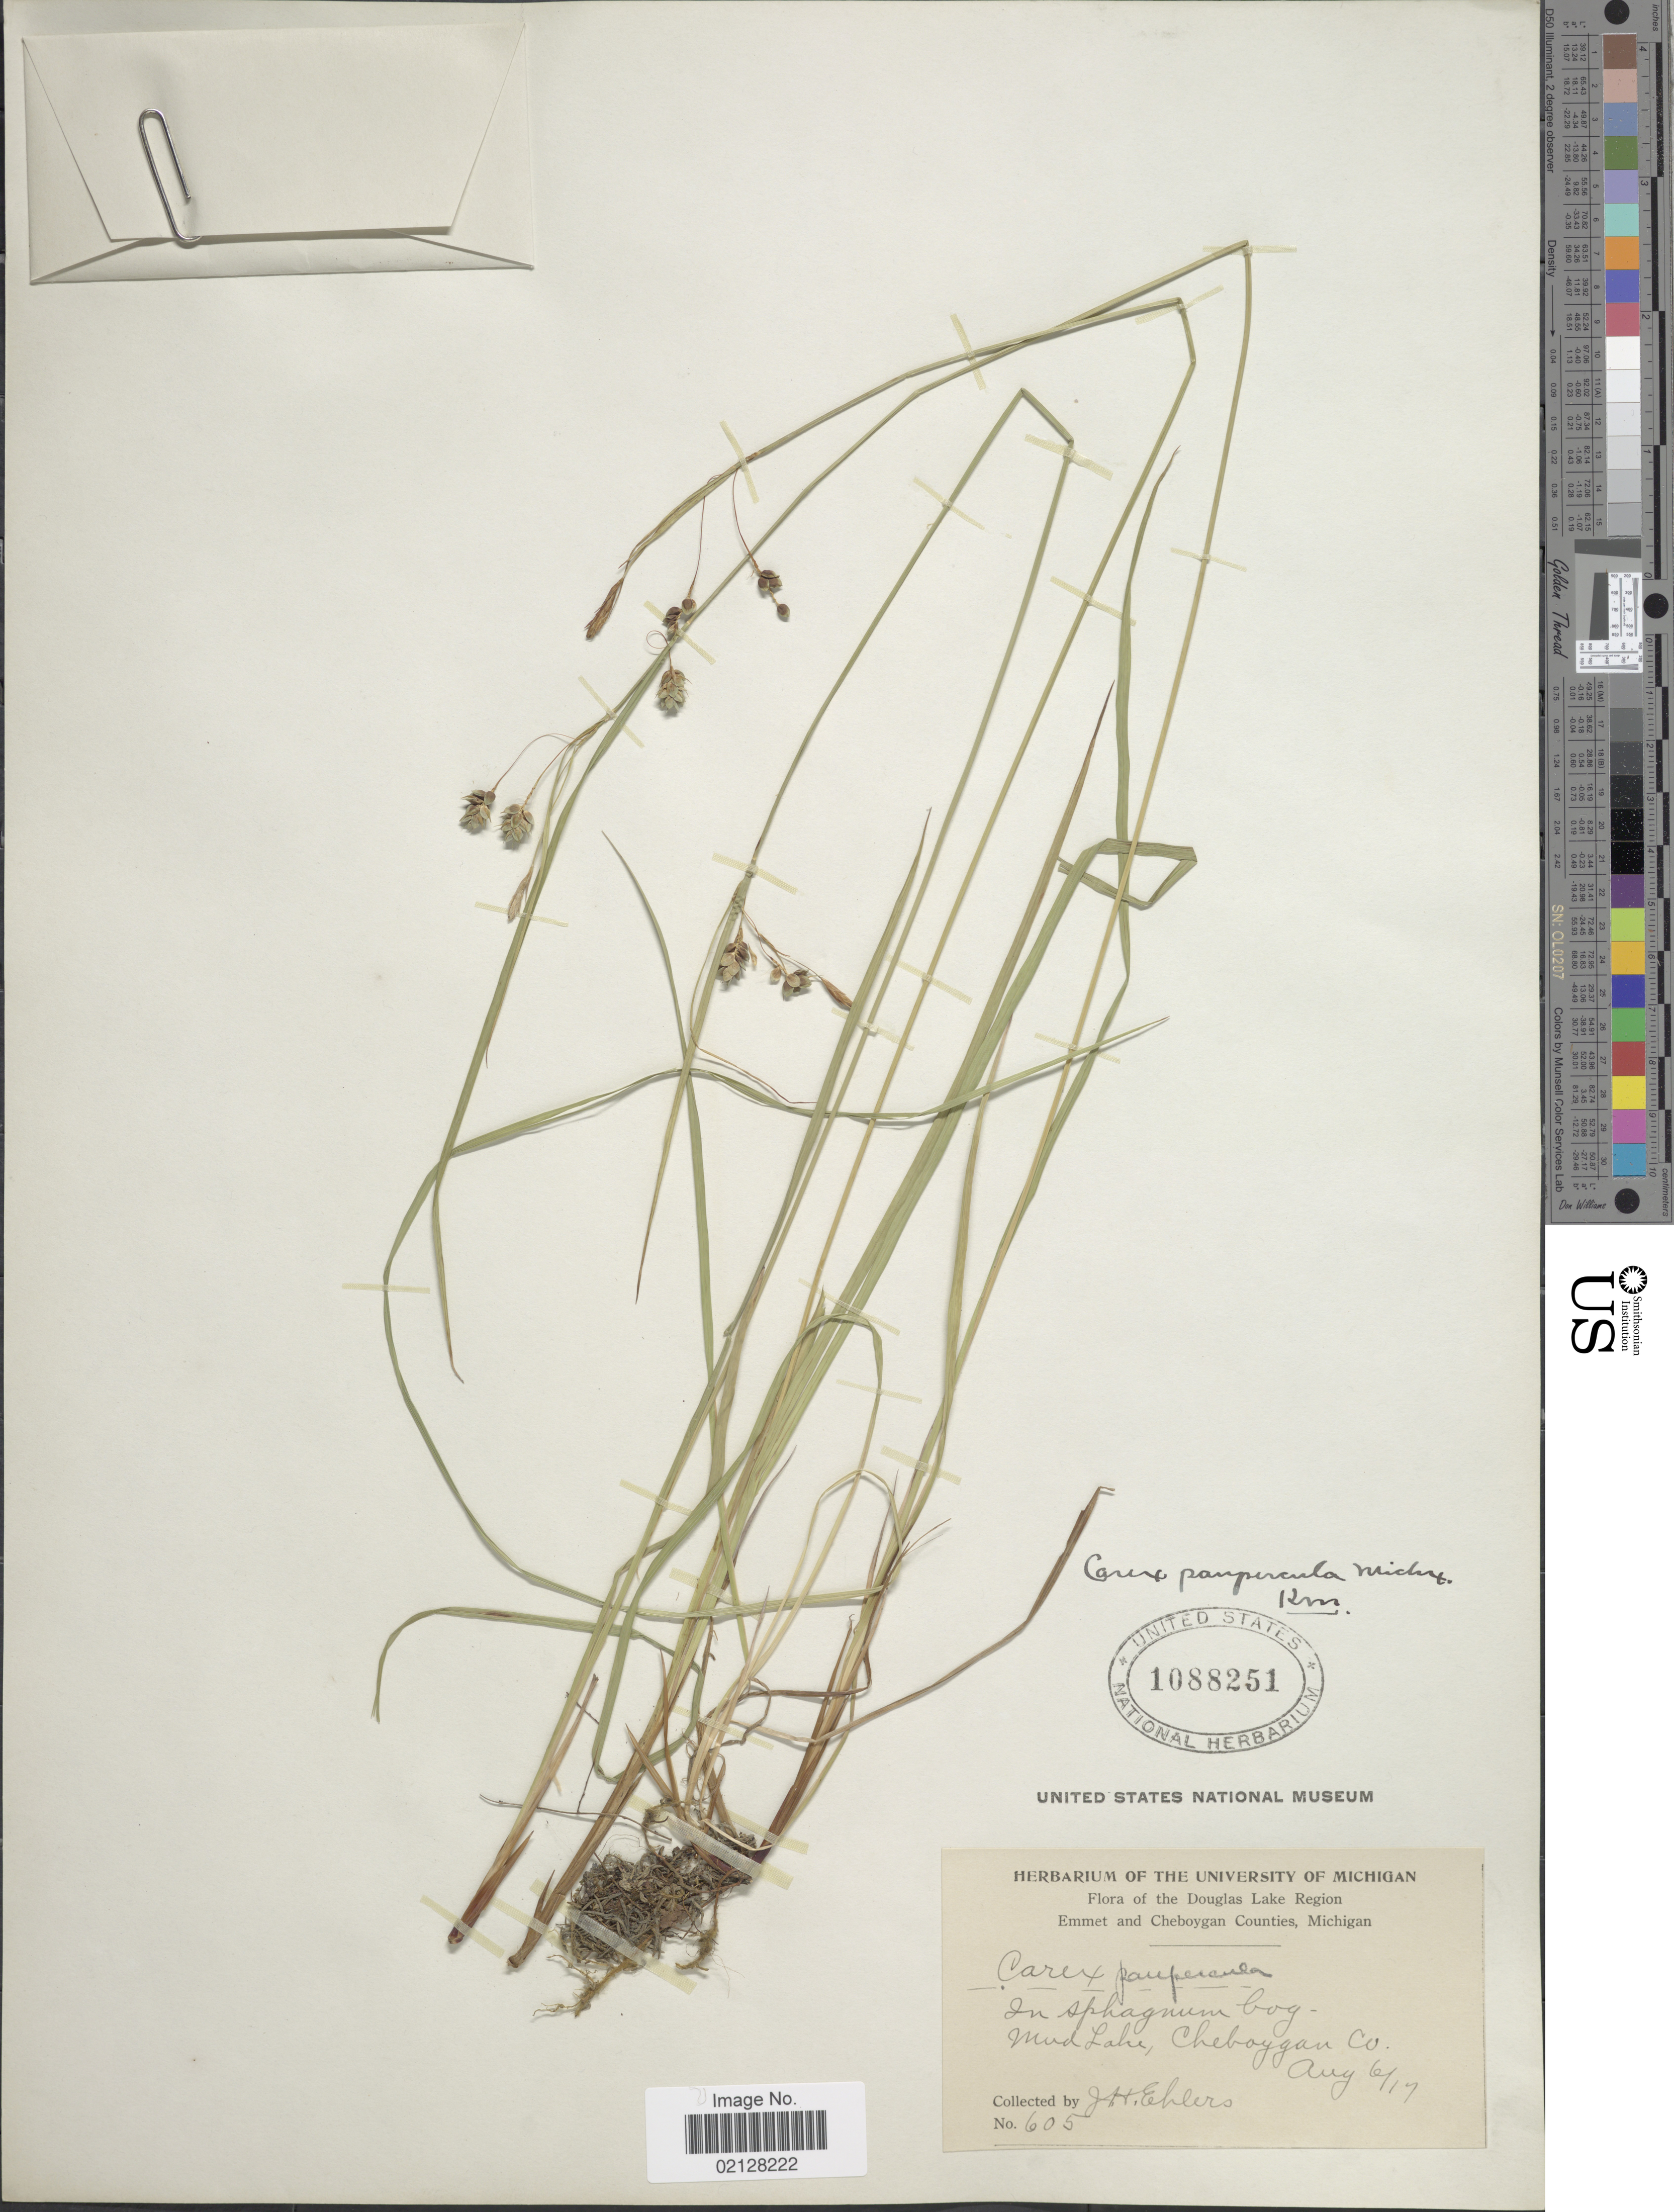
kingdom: Plantae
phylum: Tracheophyta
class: Liliopsida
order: Poales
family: Cyperaceae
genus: Carex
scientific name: Carex magellanica subsp. irrigua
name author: (Wahlenb.) Hiitonen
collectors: J. H. Ehlers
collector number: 605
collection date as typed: Transcribed d/m/y: 6/8/17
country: United States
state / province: Michigan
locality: Douglas Lake Region. Emmet and Cheboygan Counties. In sphagnum bog. Mud Lake, Cheboygan Co.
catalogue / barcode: US 1088251